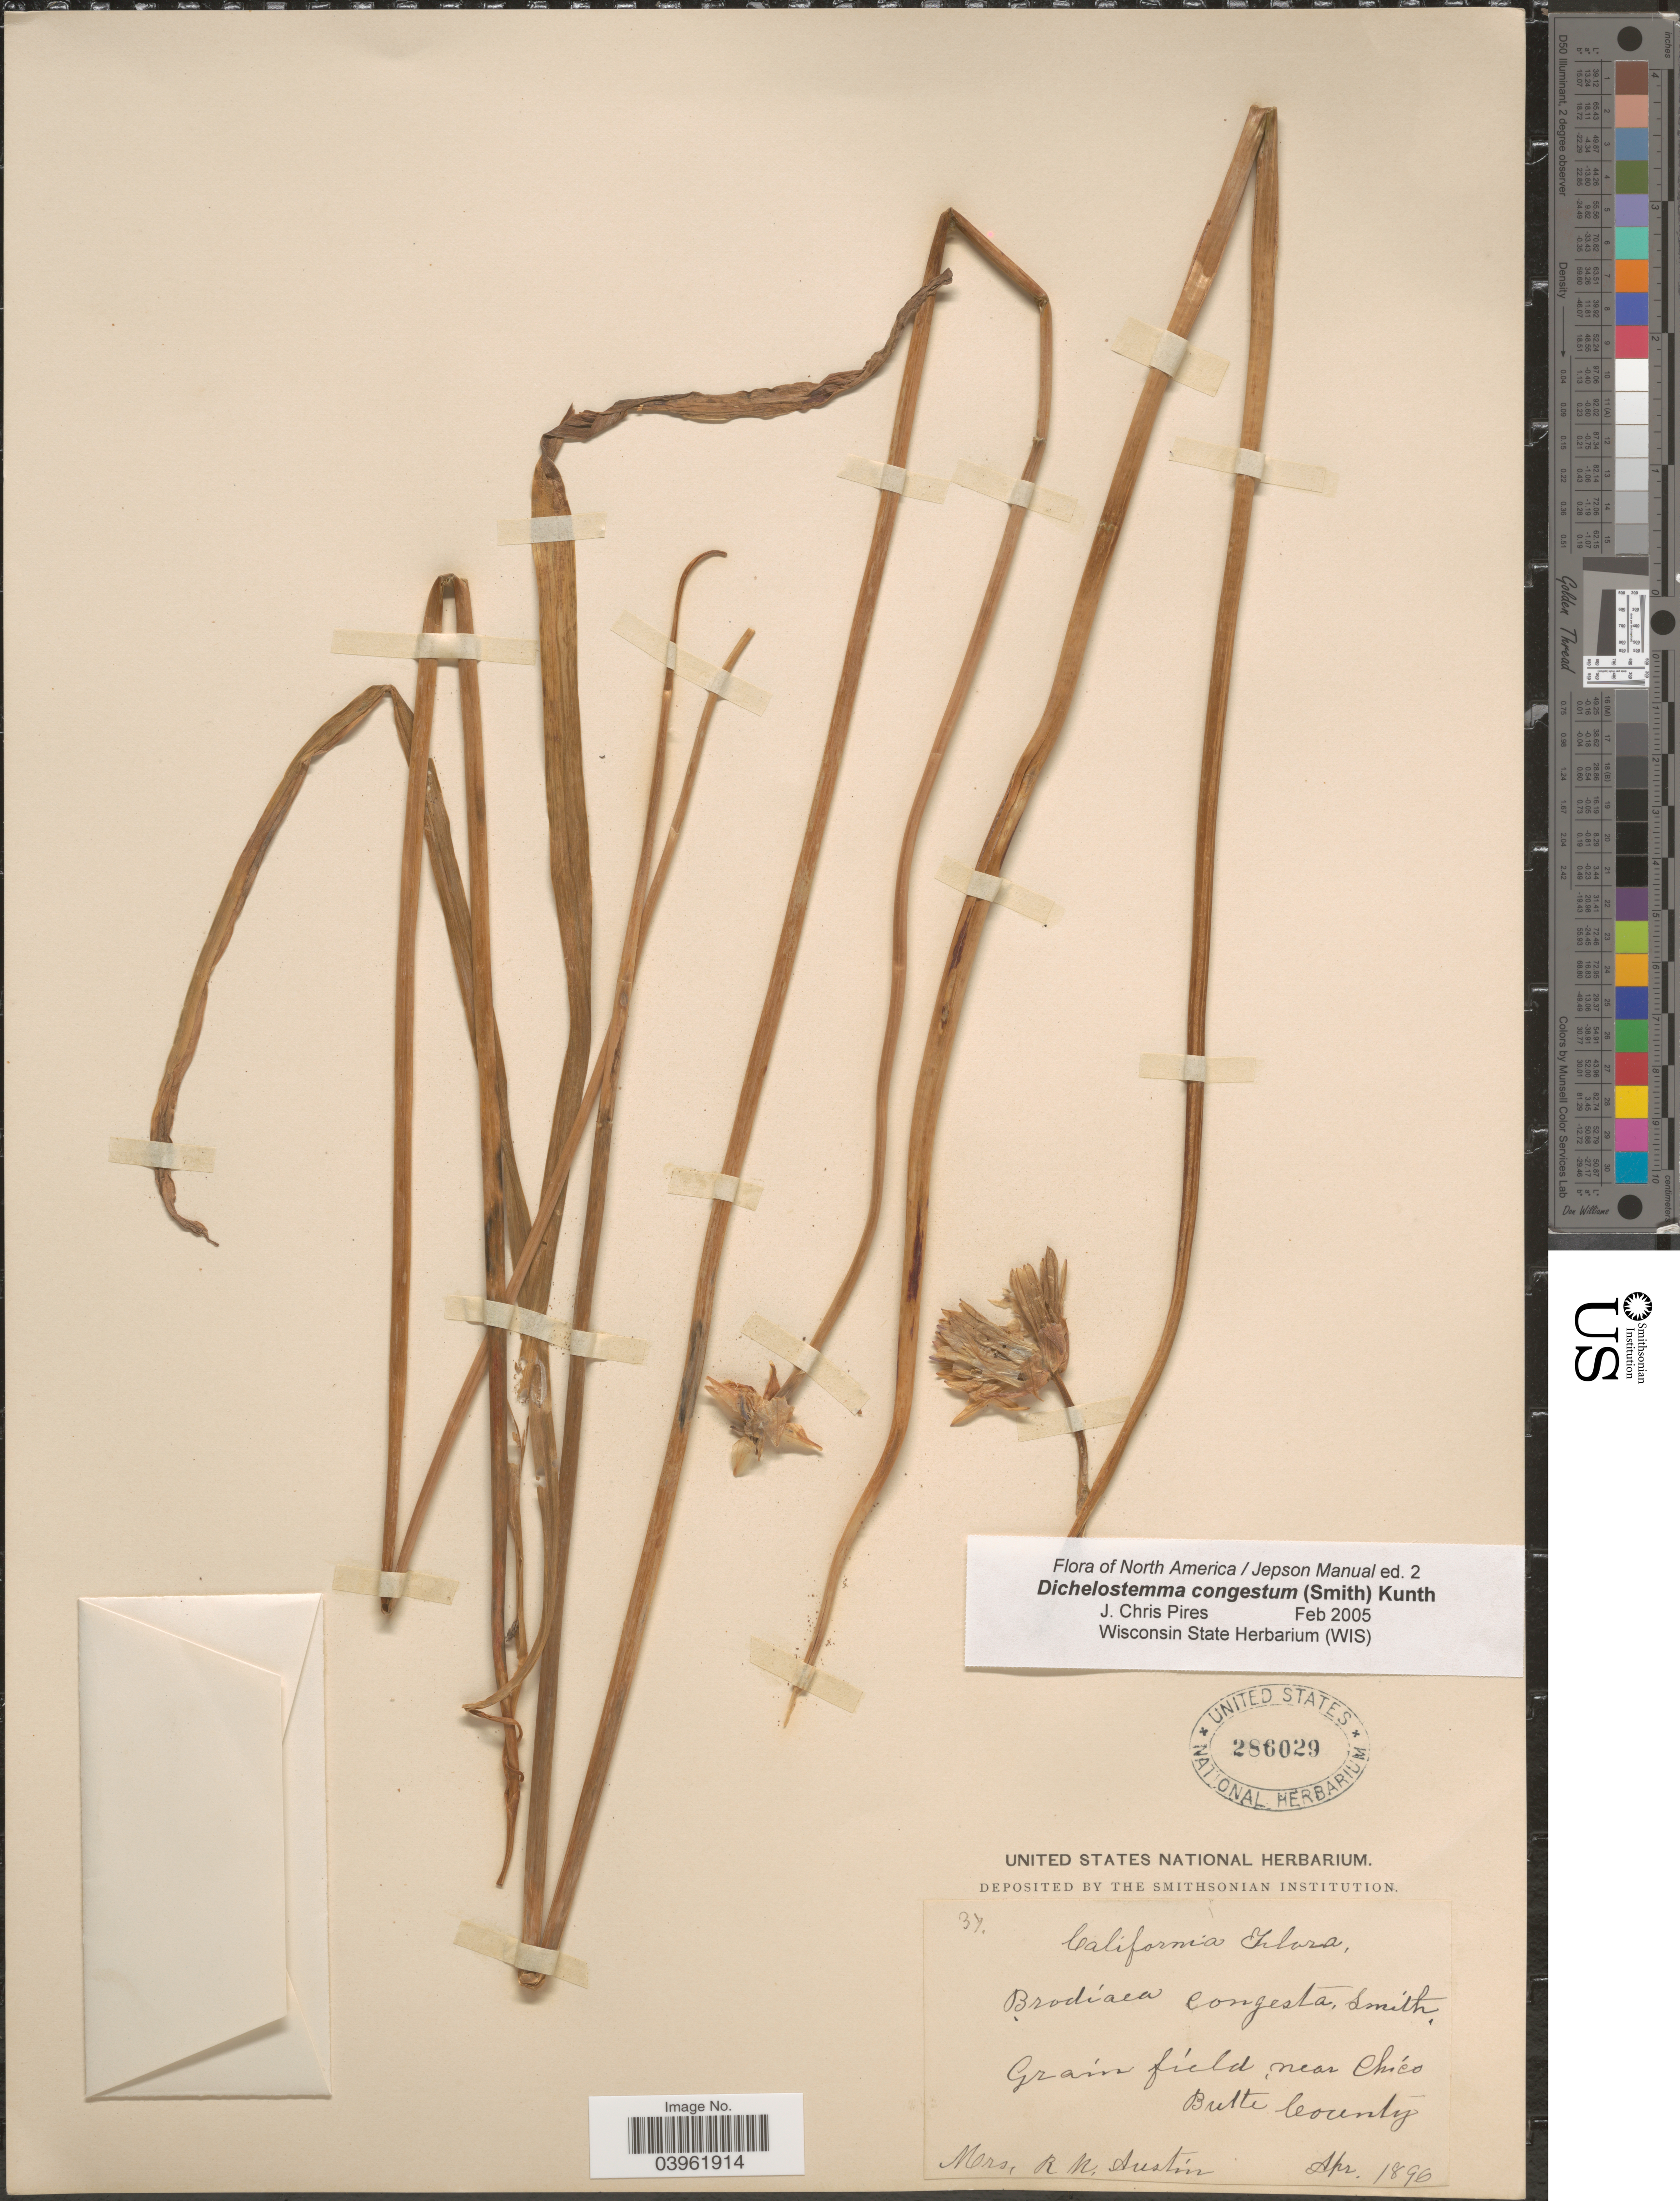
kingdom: Plantae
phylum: Tracheophyta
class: Liliopsida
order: Asparagales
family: Asparagaceae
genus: Dichelostemma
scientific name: Dichelostemma congestum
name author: Kunth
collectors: R. Austin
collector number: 37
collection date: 1896-04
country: United States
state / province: California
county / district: Butte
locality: Grain field near Chico. Butte County.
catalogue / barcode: US 286029